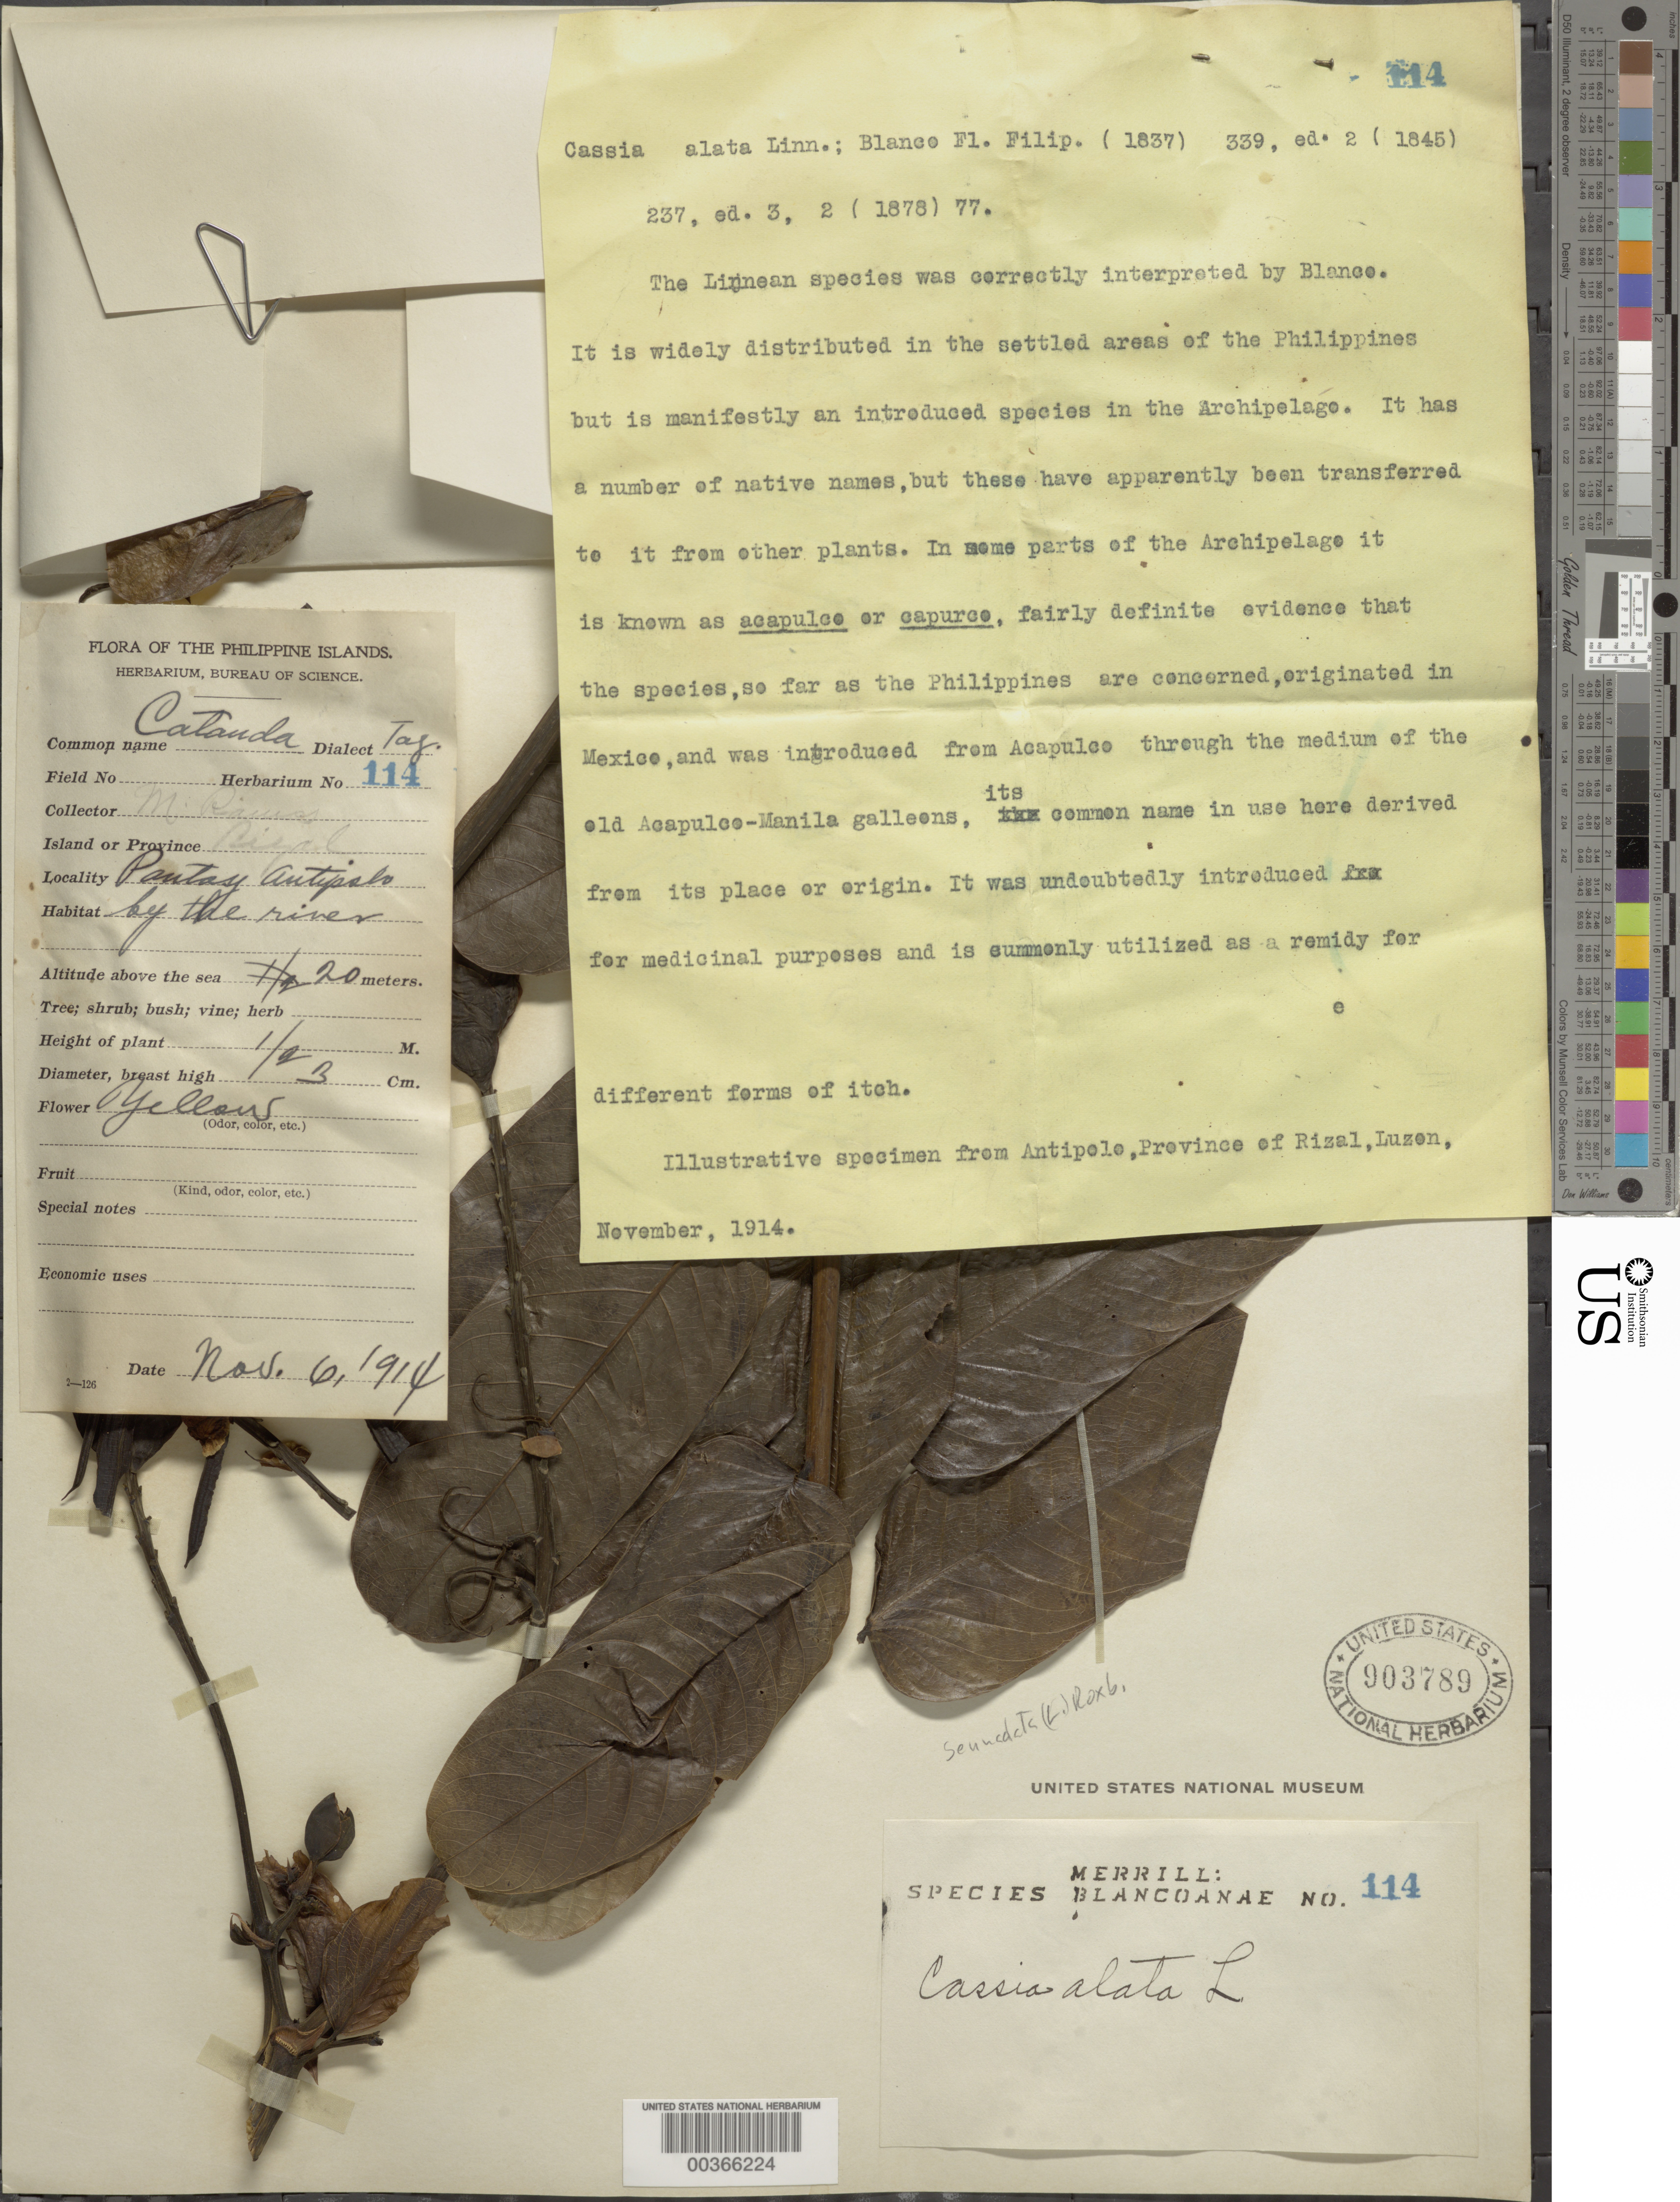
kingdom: Plantae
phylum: Tracheophyta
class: Magnoliopsida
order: Fabales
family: Fabaceae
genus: Senna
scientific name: Senna alata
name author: (L.) Roxb.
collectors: M. Ramos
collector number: Sp. Blancoan. 0114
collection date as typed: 06 Nov 1914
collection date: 1914-11-06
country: Philippines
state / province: Calabarzon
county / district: Rizal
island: Luzon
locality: Pantasy antipolo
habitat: By the river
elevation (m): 20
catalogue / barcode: US 903789